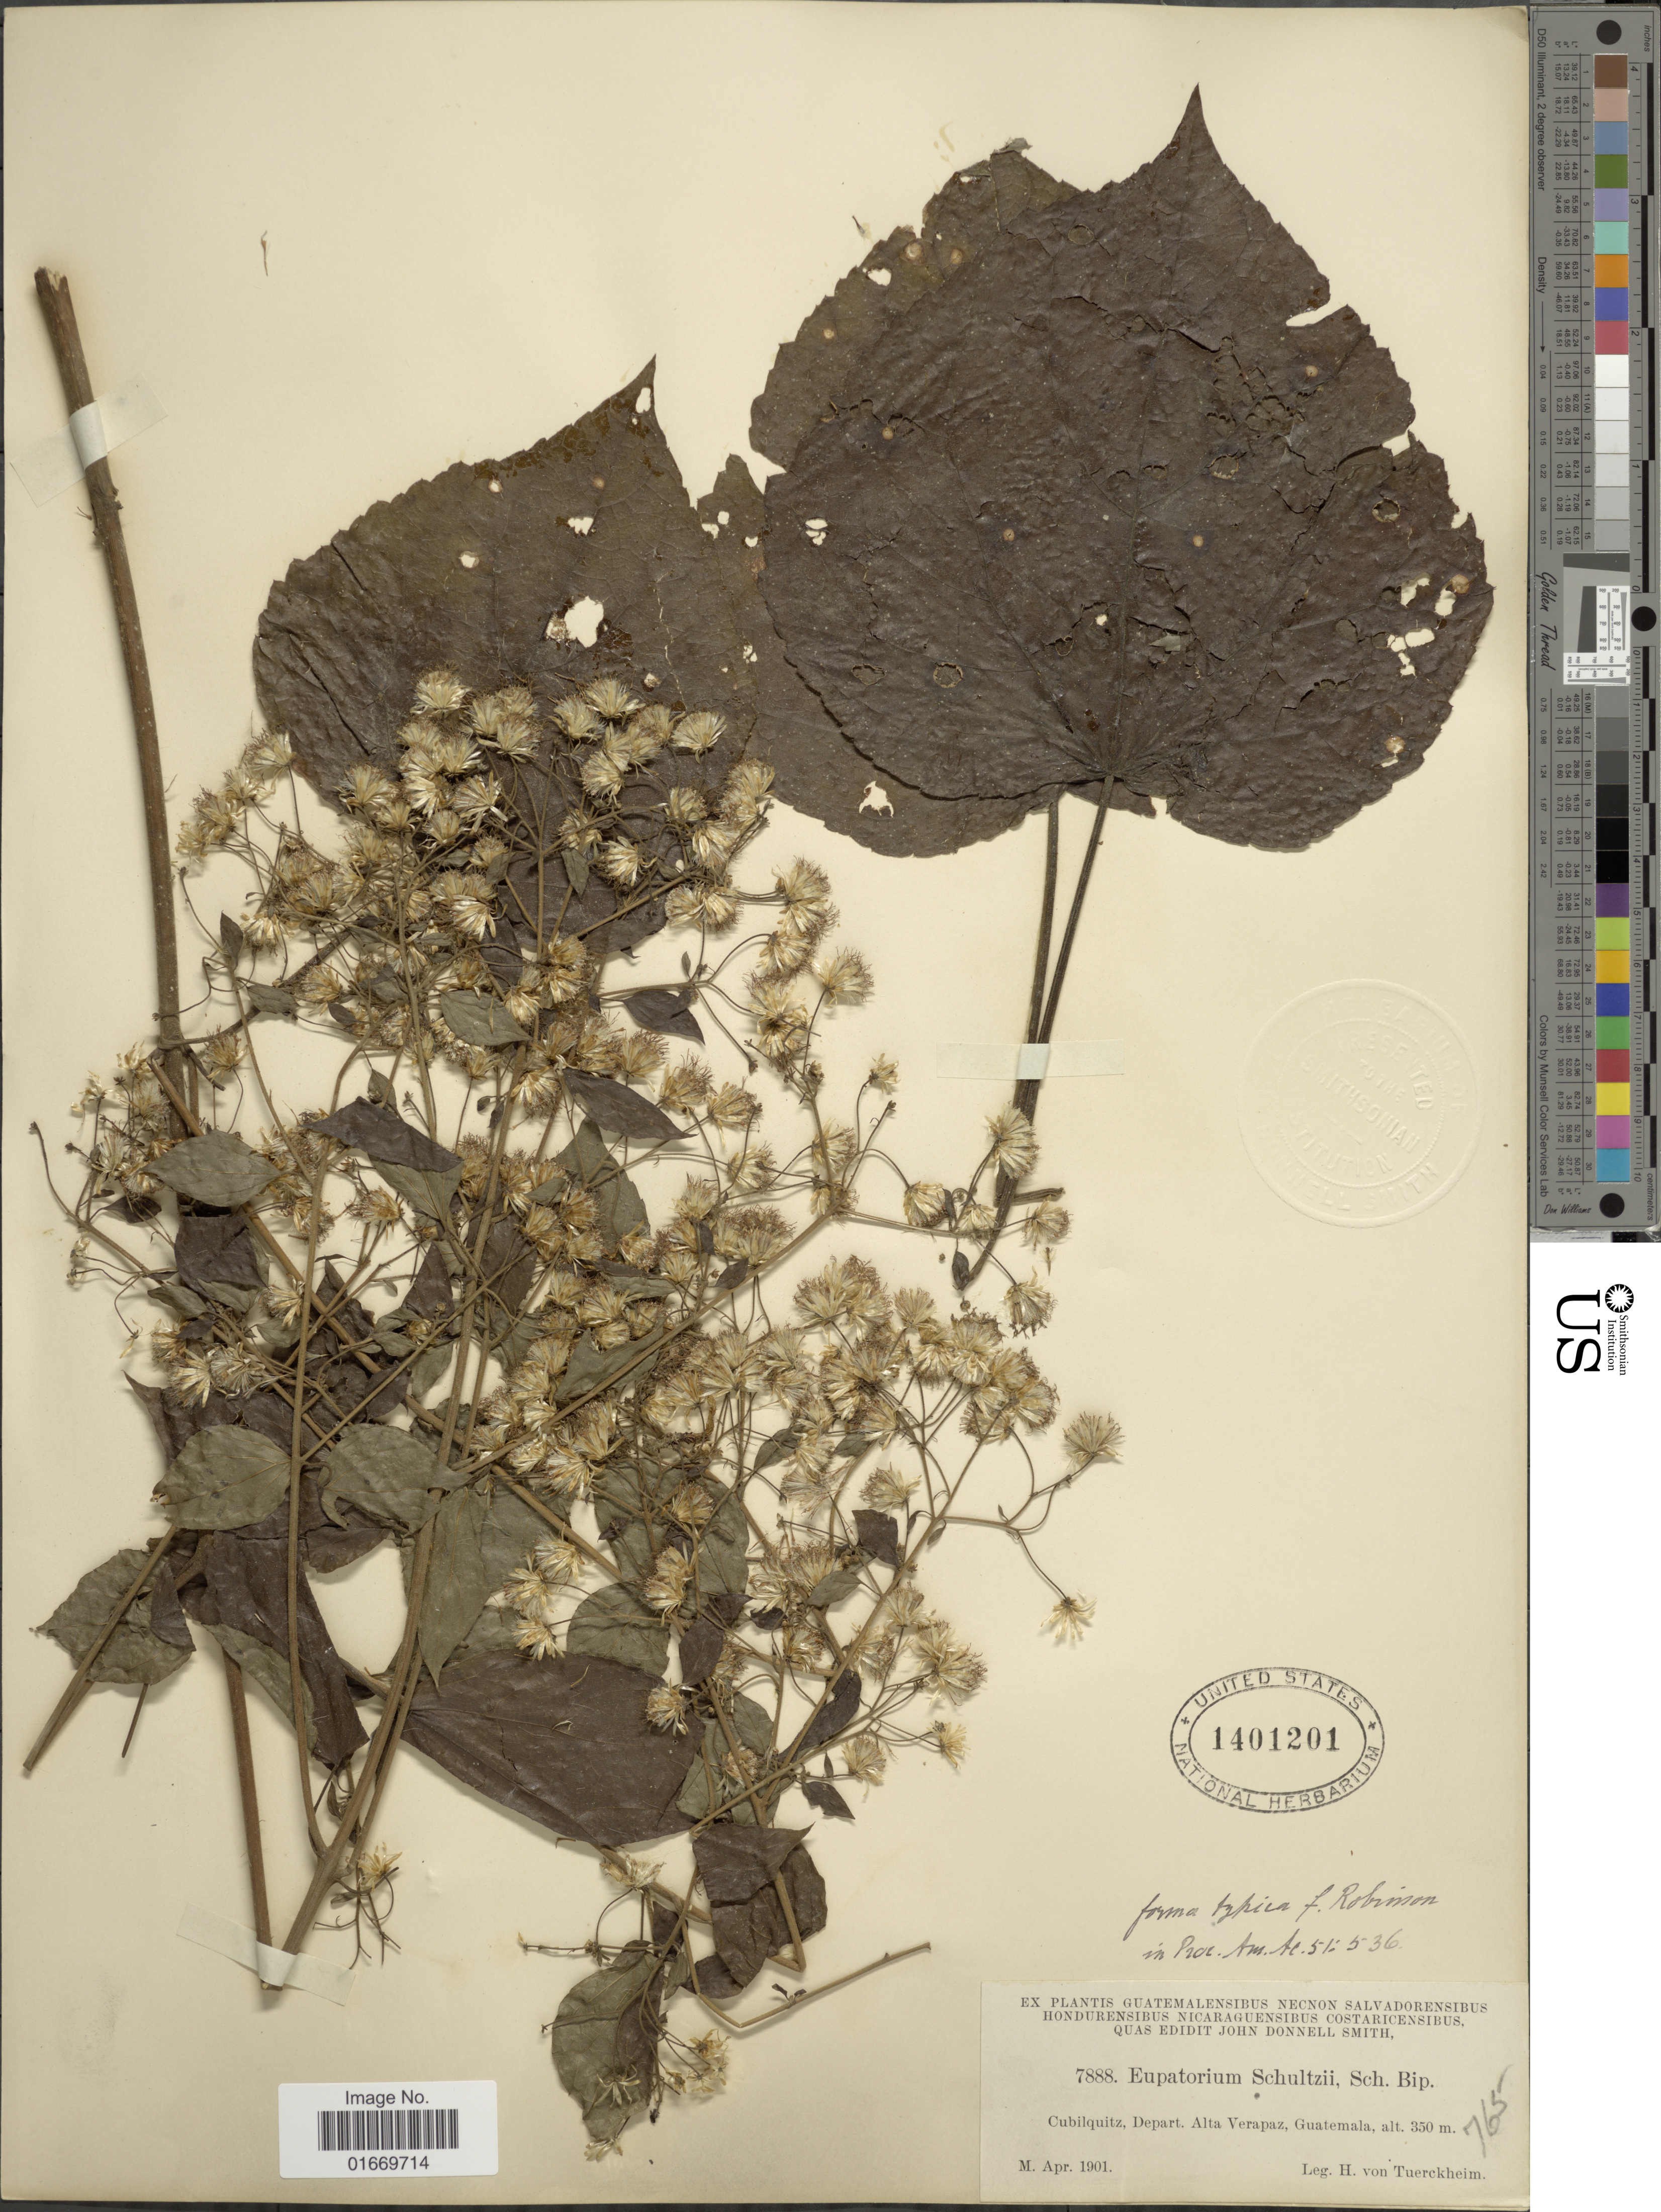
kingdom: Plantae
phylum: Tracheophyta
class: Magnoliopsida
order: Asterales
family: Asteraceae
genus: Peteravenia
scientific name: Peteravenia schultzii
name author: (Schnittsp.) R.M. King & H. Rob.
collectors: H. von Türckheim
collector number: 7888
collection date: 1901-04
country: Guatemala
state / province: Alta Verapaz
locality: Cubilquitz, Depart. Alta Verapaz, Guatemala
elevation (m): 350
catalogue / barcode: US 1401201